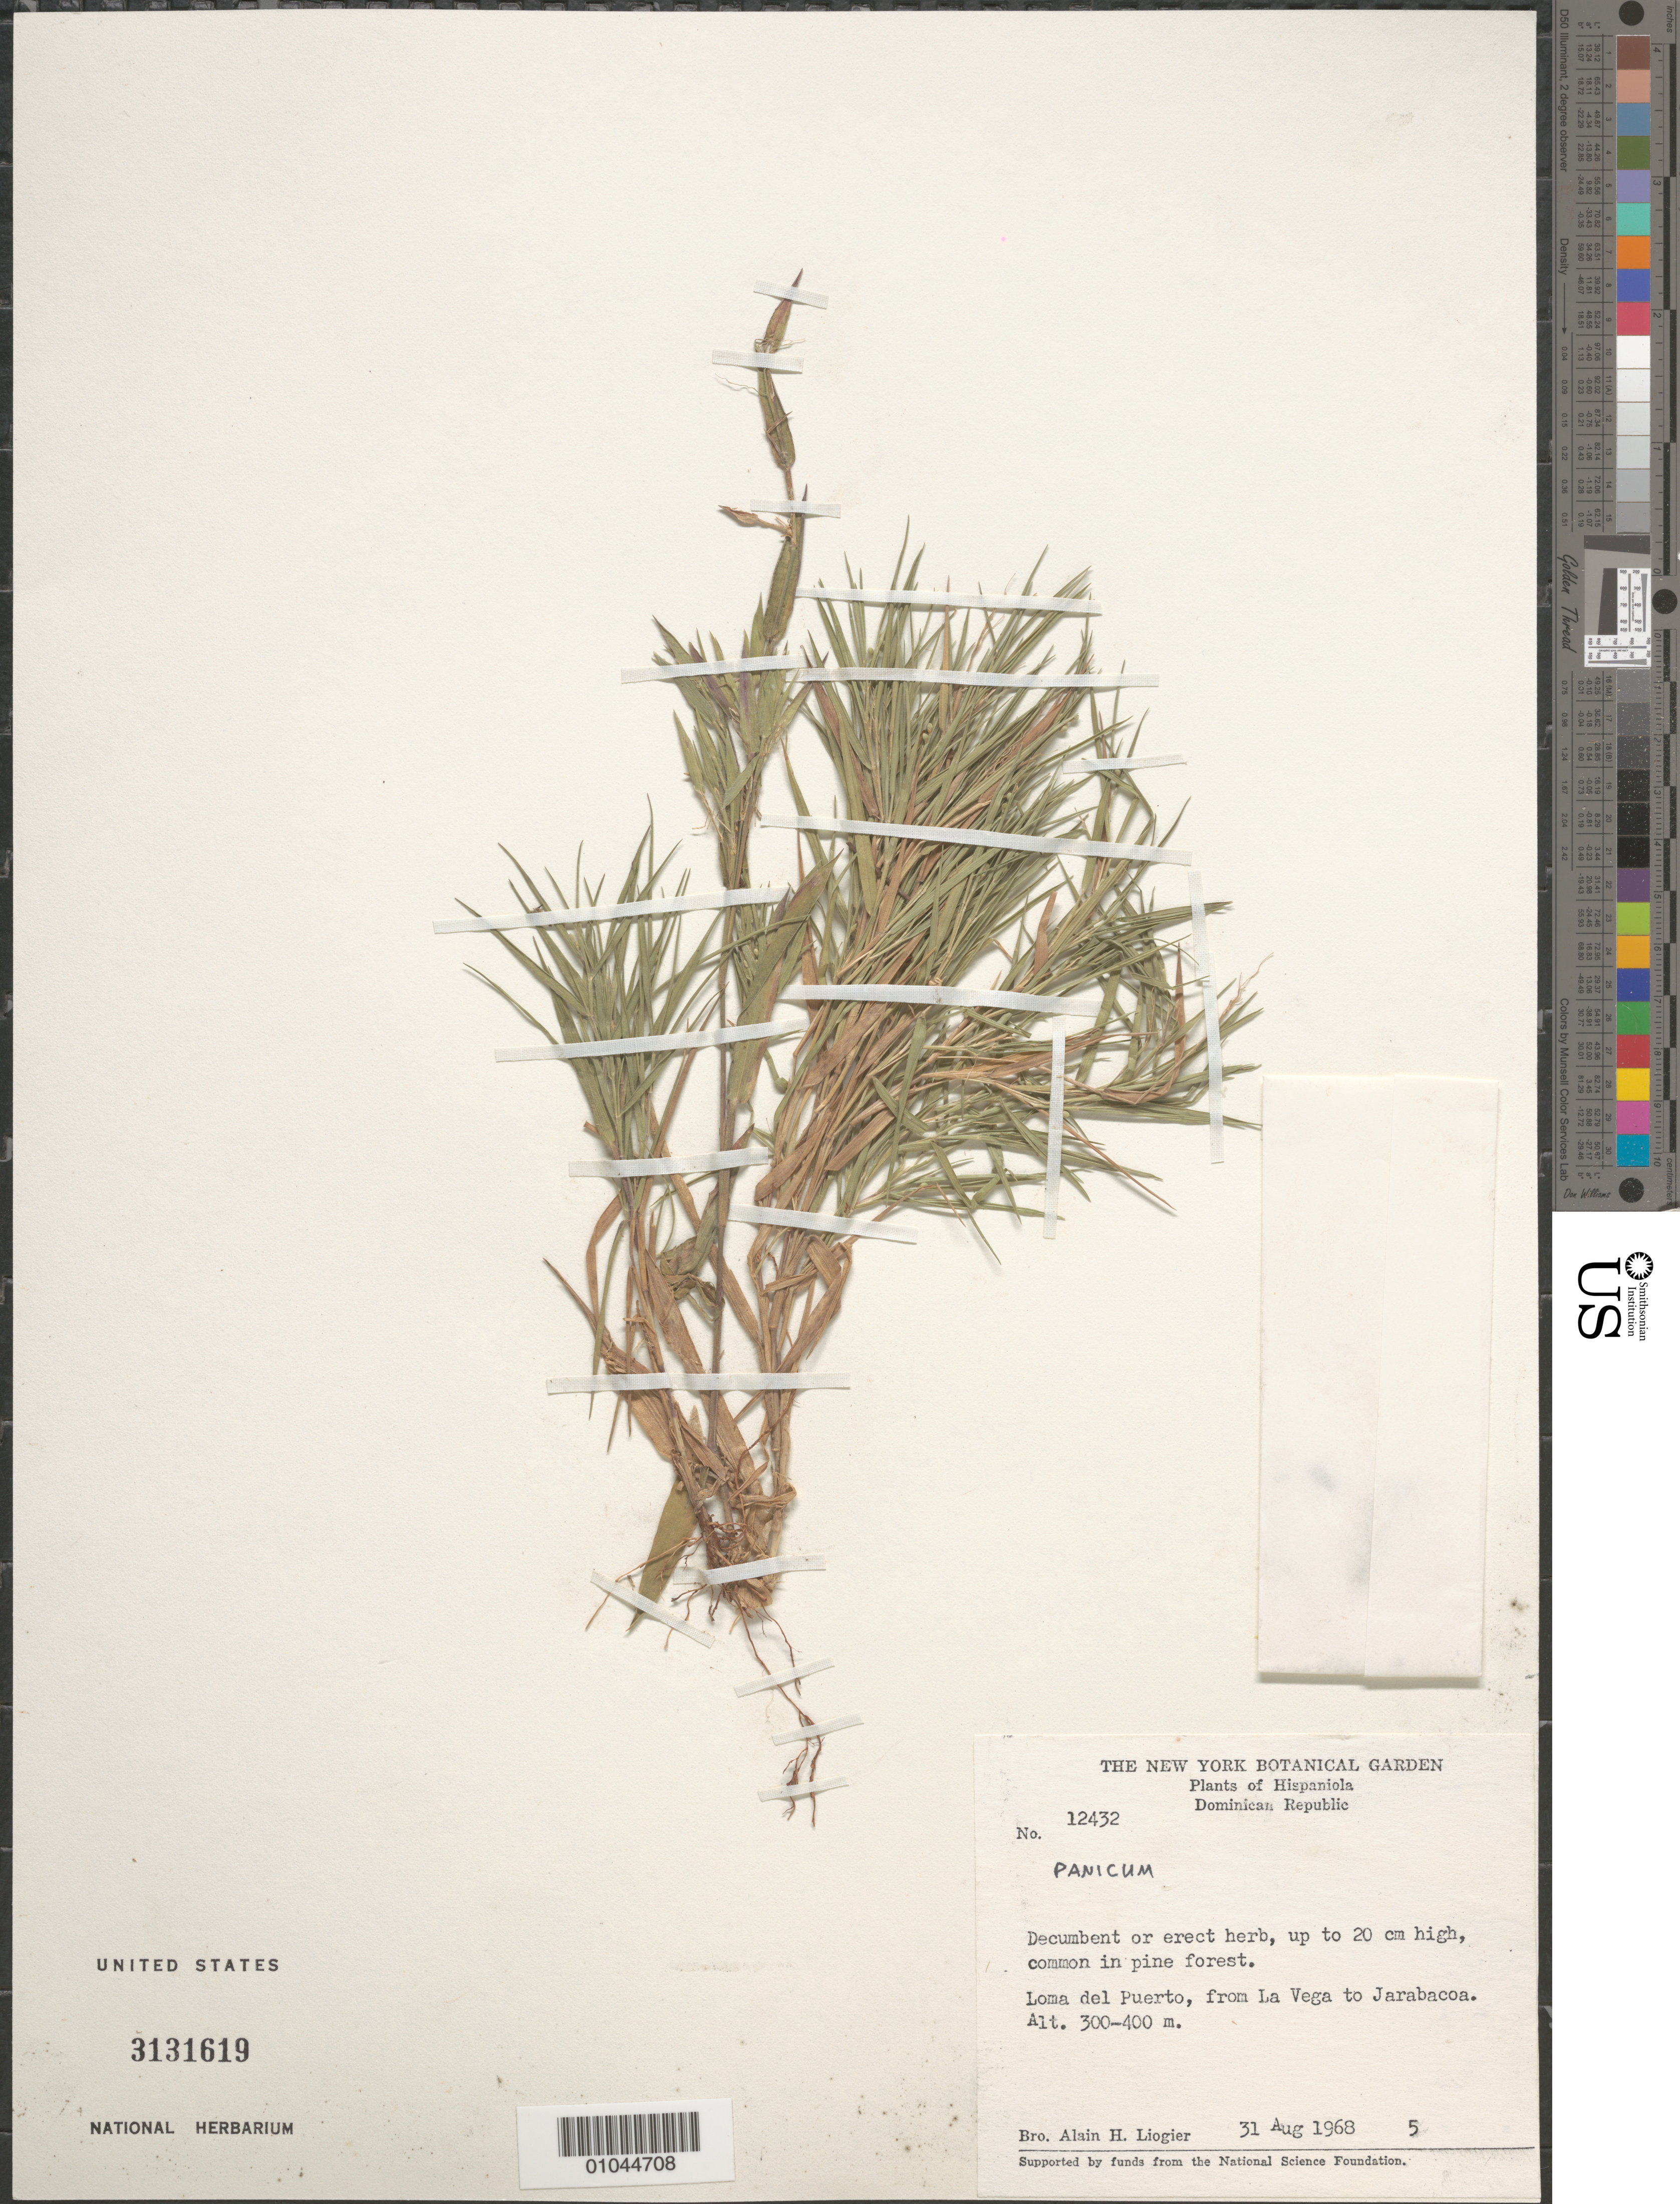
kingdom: Plantae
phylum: Tracheophyta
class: Liliopsida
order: Poales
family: Poaceae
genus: Panicum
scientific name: Panicum sp.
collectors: A. H. Liogier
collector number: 12432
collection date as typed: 31 Aug 1968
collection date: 1968-08-31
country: Dominican Republic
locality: Loma del Puerto, from La Vega to Jarabacoa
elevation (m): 300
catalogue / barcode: US 3131619